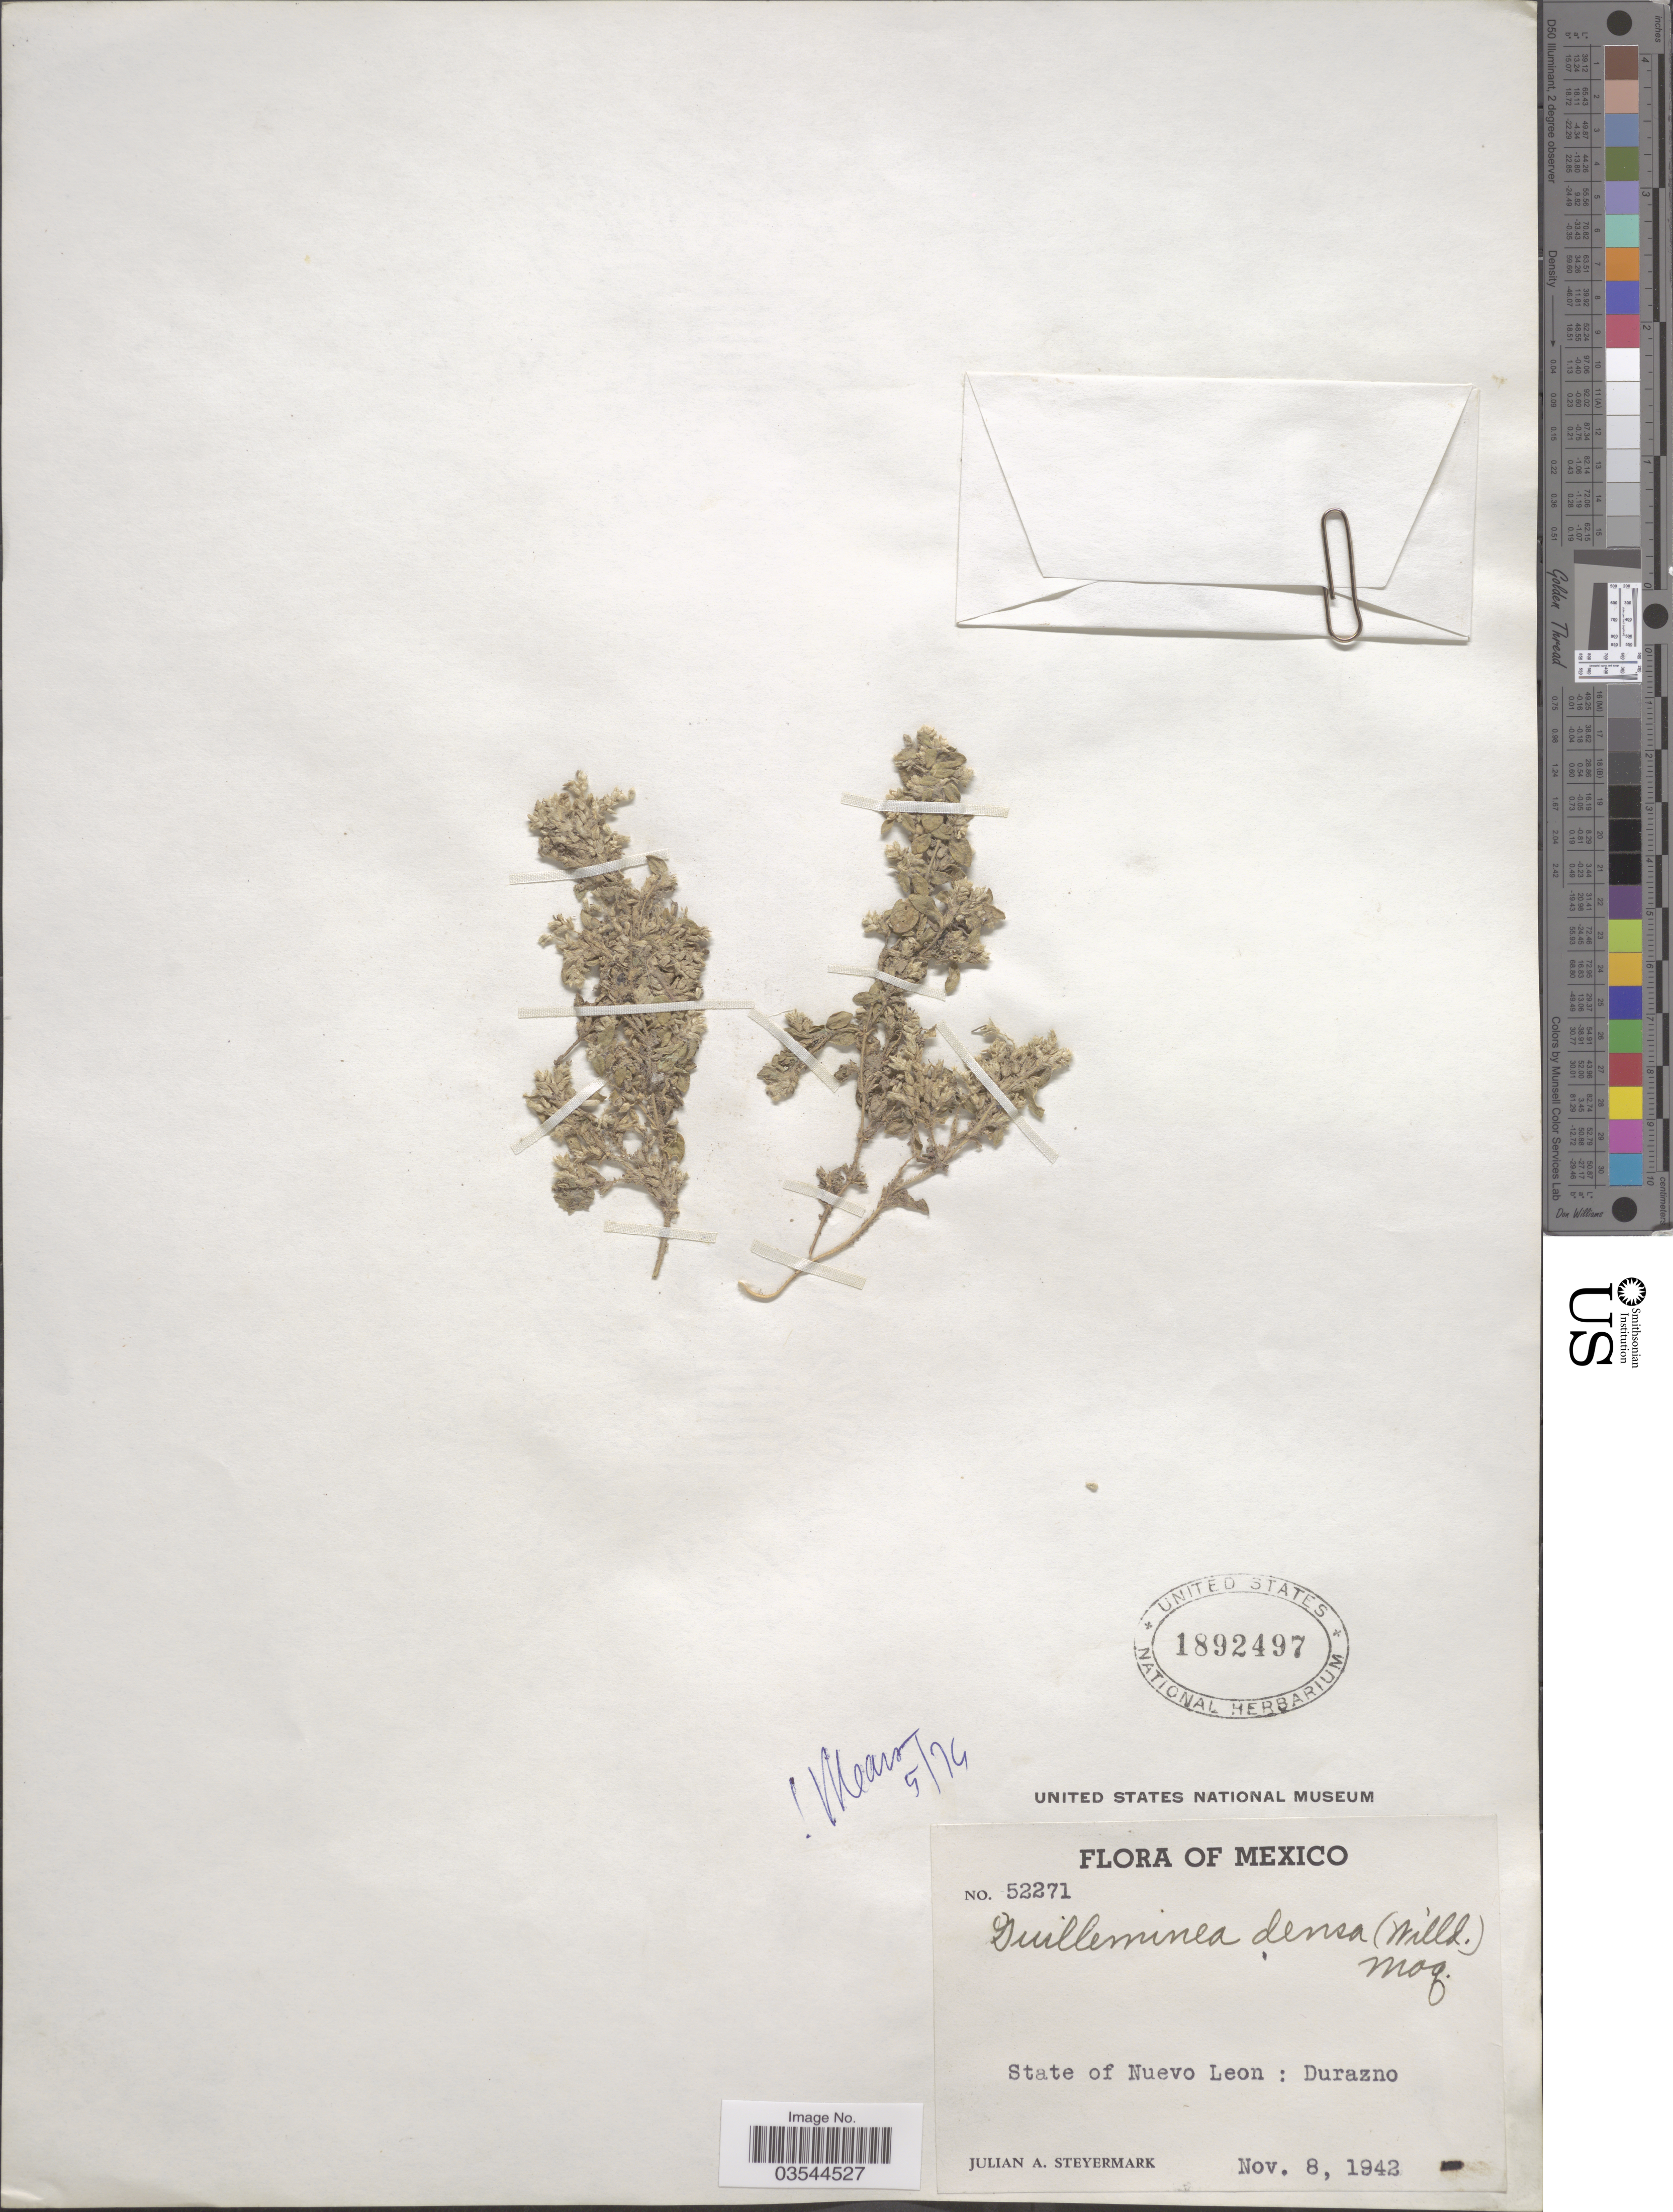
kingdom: Plantae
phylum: Tracheophyta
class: Magnoliopsida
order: Caryophyllales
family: Amaranthaceae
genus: Guilleminea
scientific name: Guilleminea densa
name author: (Humb. & Bonpl. ex Schult.) Moq.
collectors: J. Steyermark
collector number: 52271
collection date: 1942-11-08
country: Mexico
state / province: Nuevo León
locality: Durazno.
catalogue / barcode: US 1892497